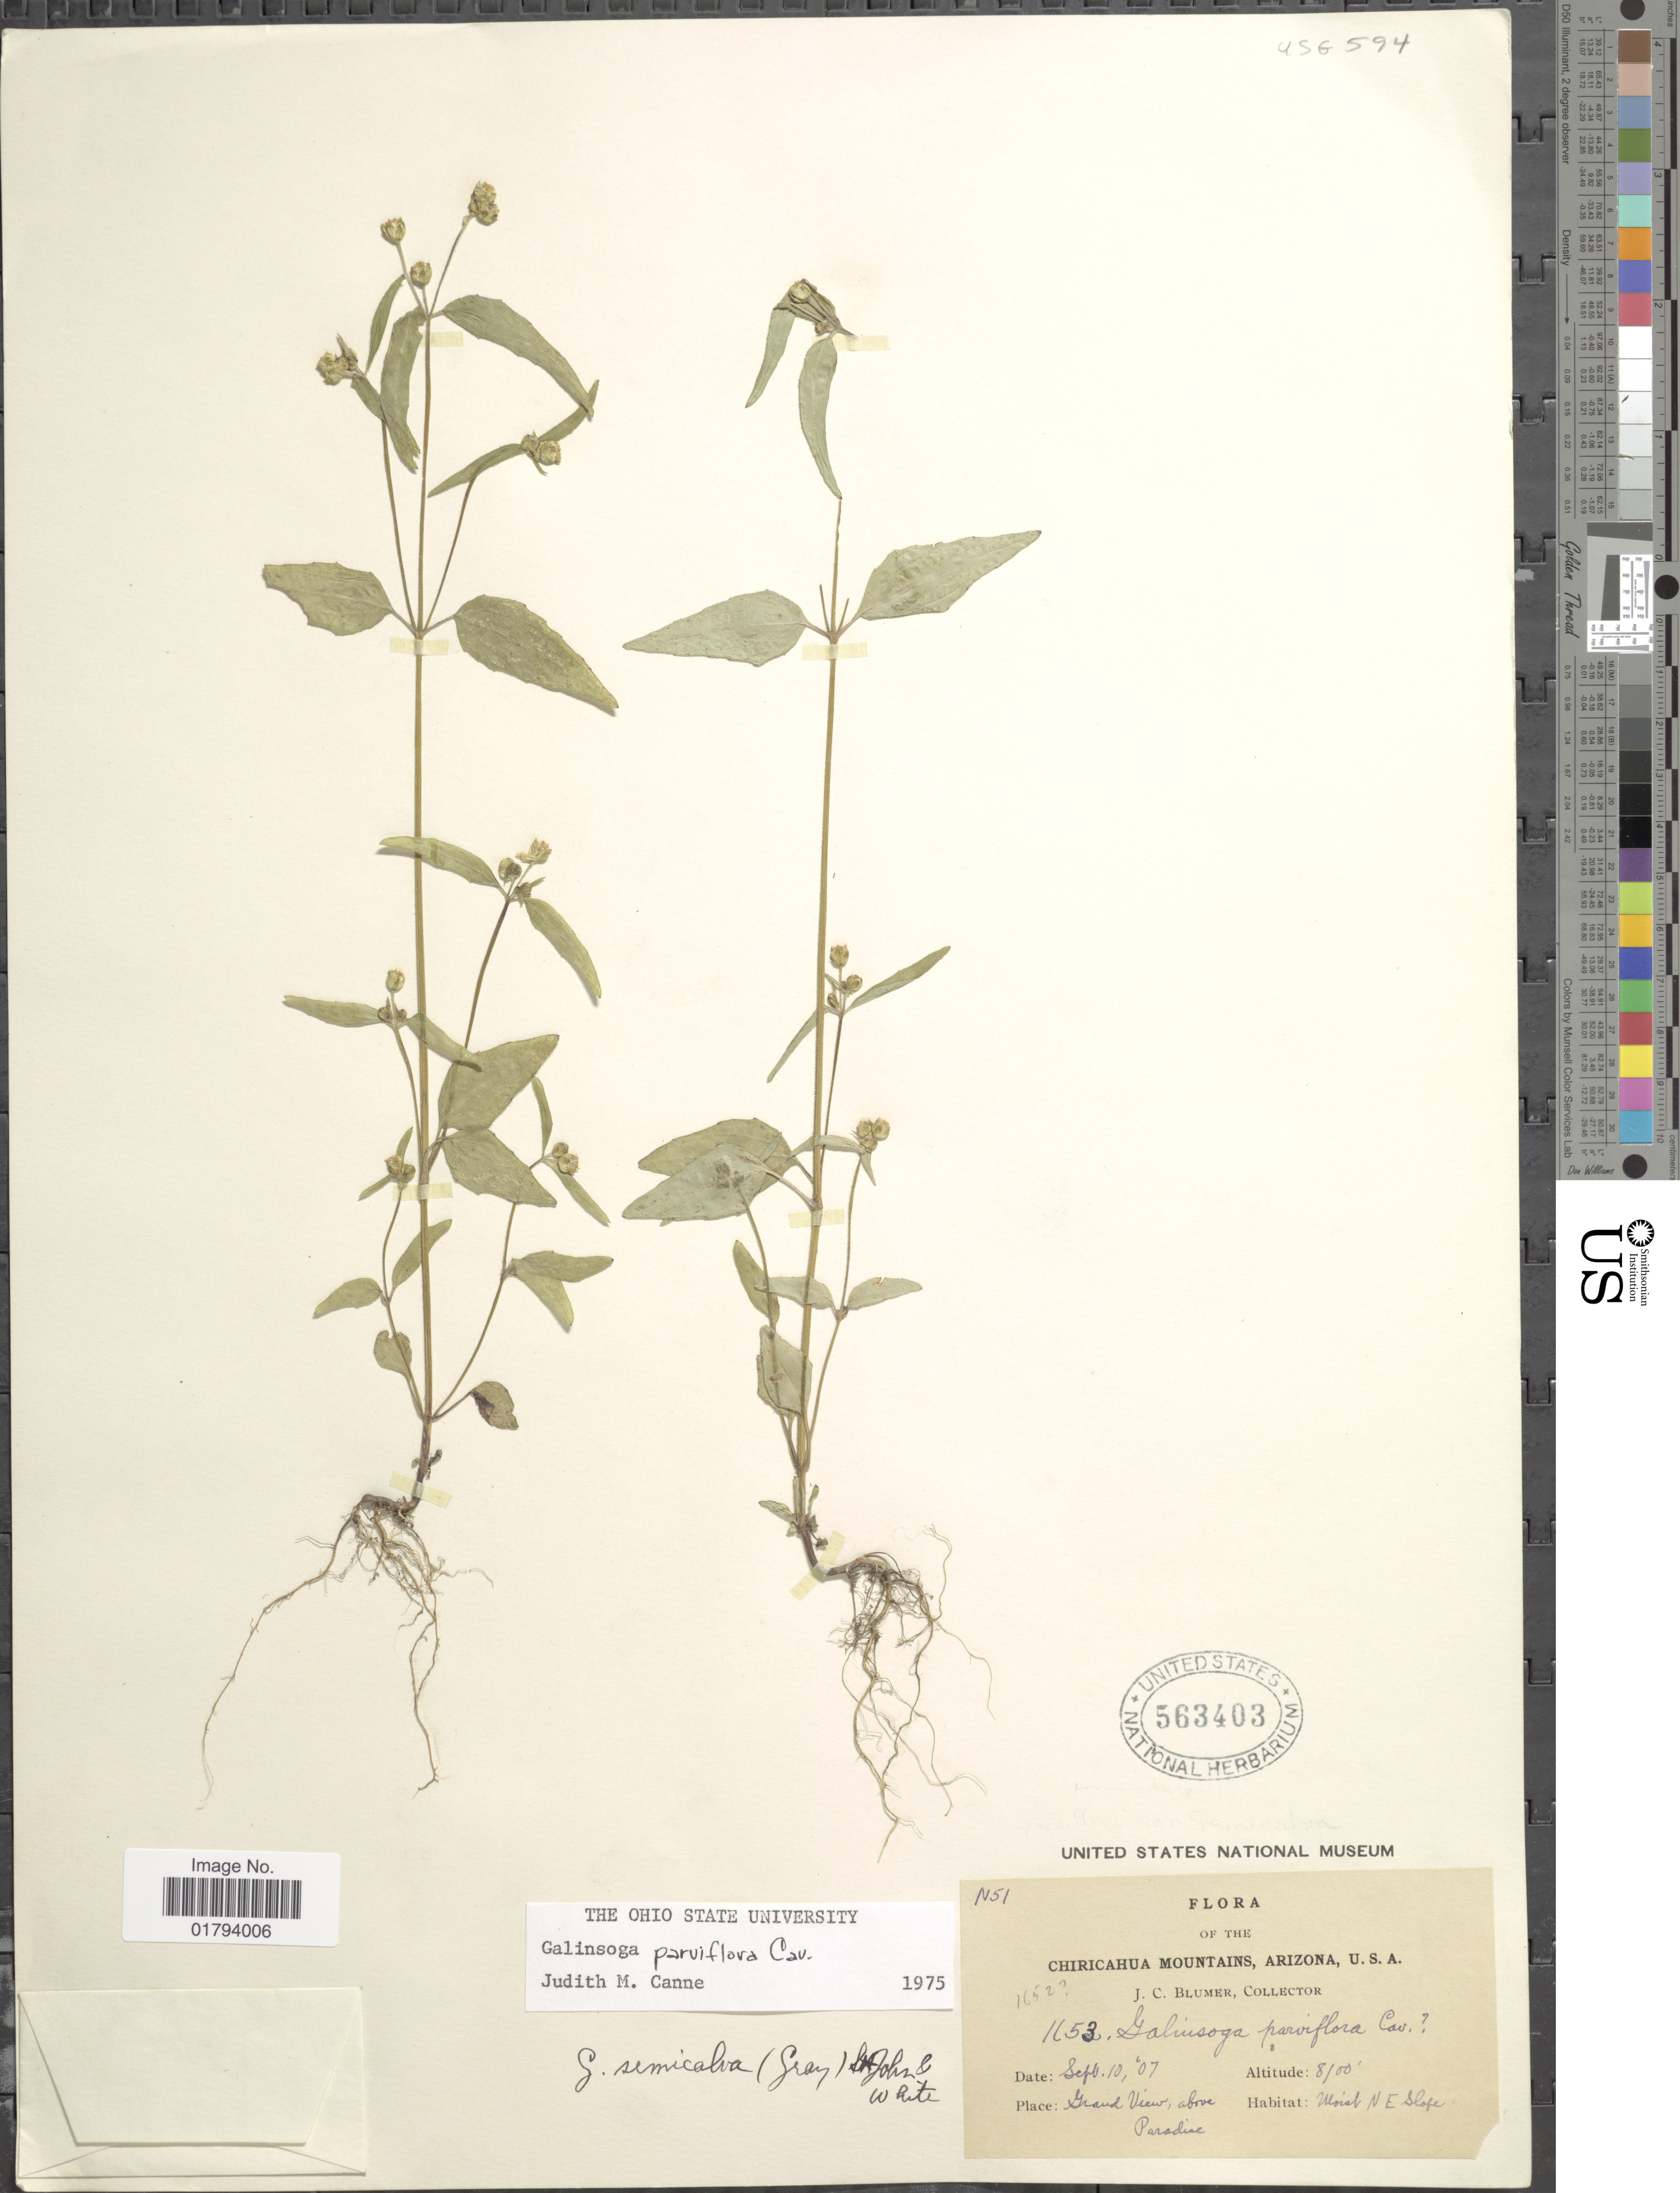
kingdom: Plantae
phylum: Tracheophyta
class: Magnoliopsida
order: Asterales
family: Asteraceae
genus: Galinsoga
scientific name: Galinsoga parviflora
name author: Cav.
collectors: J. C. Blumer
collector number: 1153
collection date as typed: Transcribed d/m/y: 10/9/7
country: United States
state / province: Arizona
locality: Chiricahua Mountains, Grand view, above Paradise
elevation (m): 2469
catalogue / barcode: US 563403